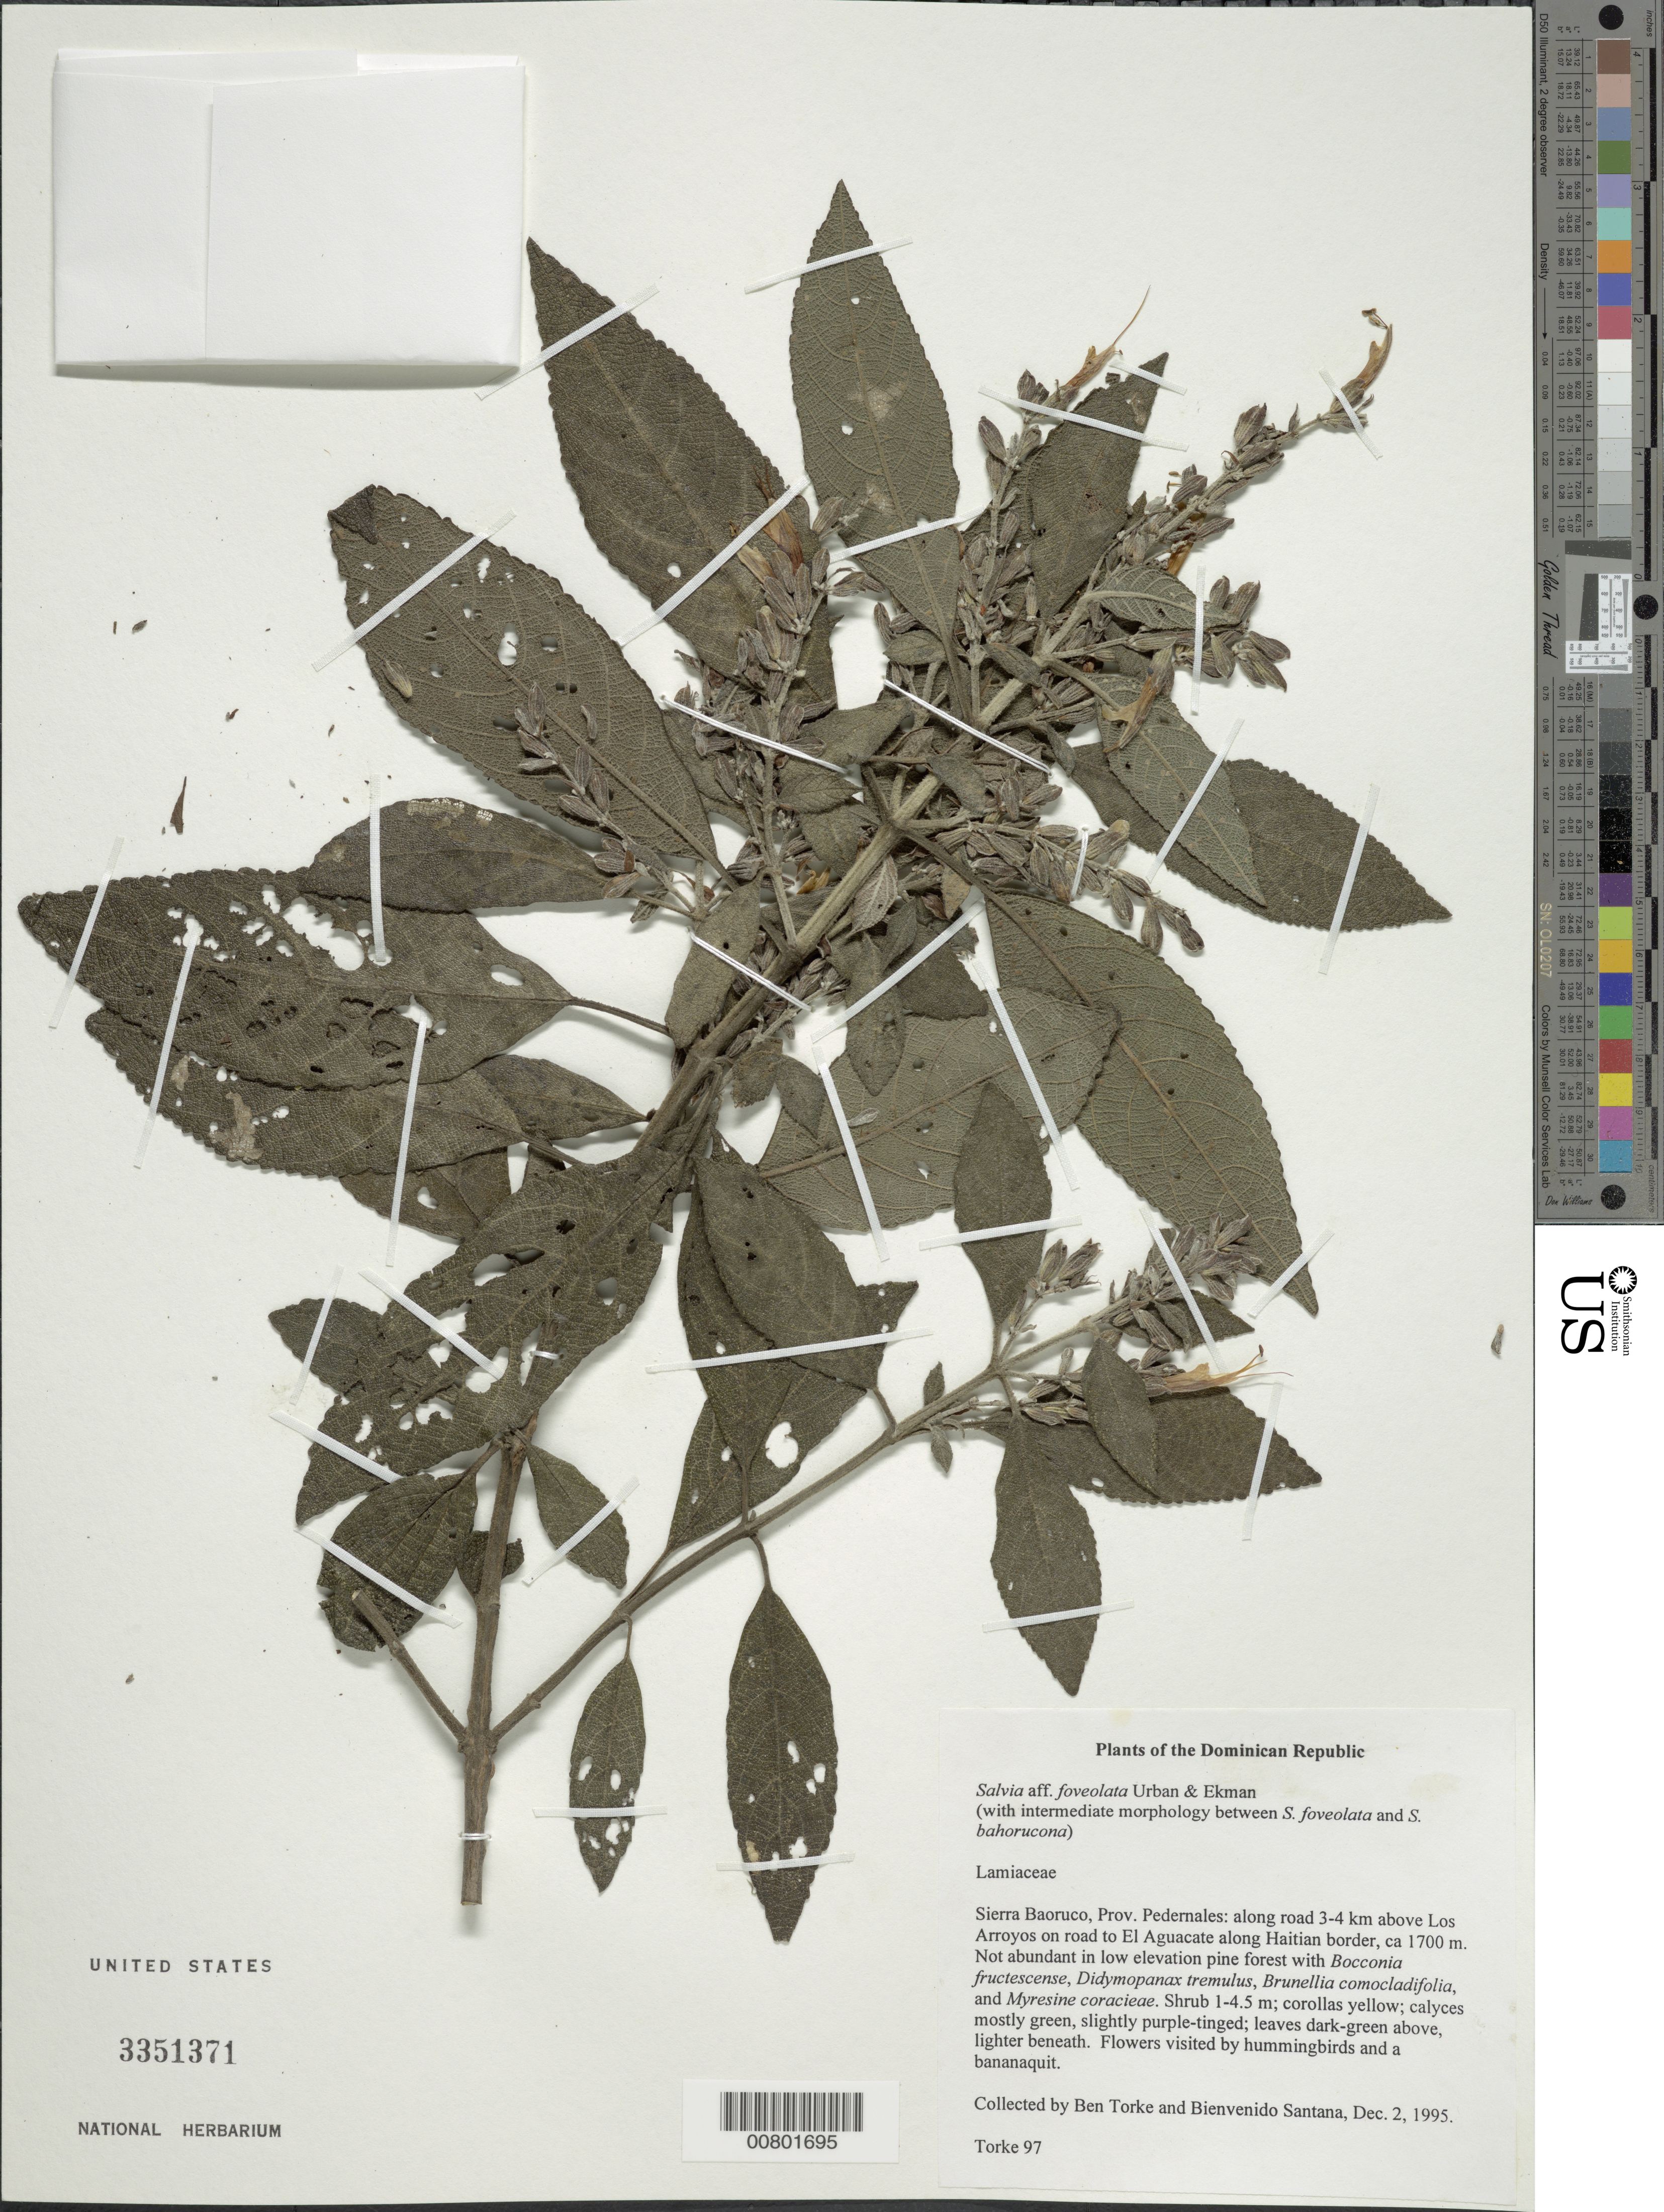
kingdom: Plantae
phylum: Tracheophyta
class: Magnoliopsida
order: Lamiales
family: Lamiaceae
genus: Salvia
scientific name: Salvia foveolata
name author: Urb. & Ekman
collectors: B. M. Torke & B. Santana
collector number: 97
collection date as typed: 02 Dec 1995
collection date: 1995-12-02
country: Dominican Republic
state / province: Pedernales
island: Hispaniola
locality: Sierra Baoruco. Along road 3-4 km above Los Arroyos on road to El Aguacate along Haitian border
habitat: Roadside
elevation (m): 1700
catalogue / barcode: US 3351371